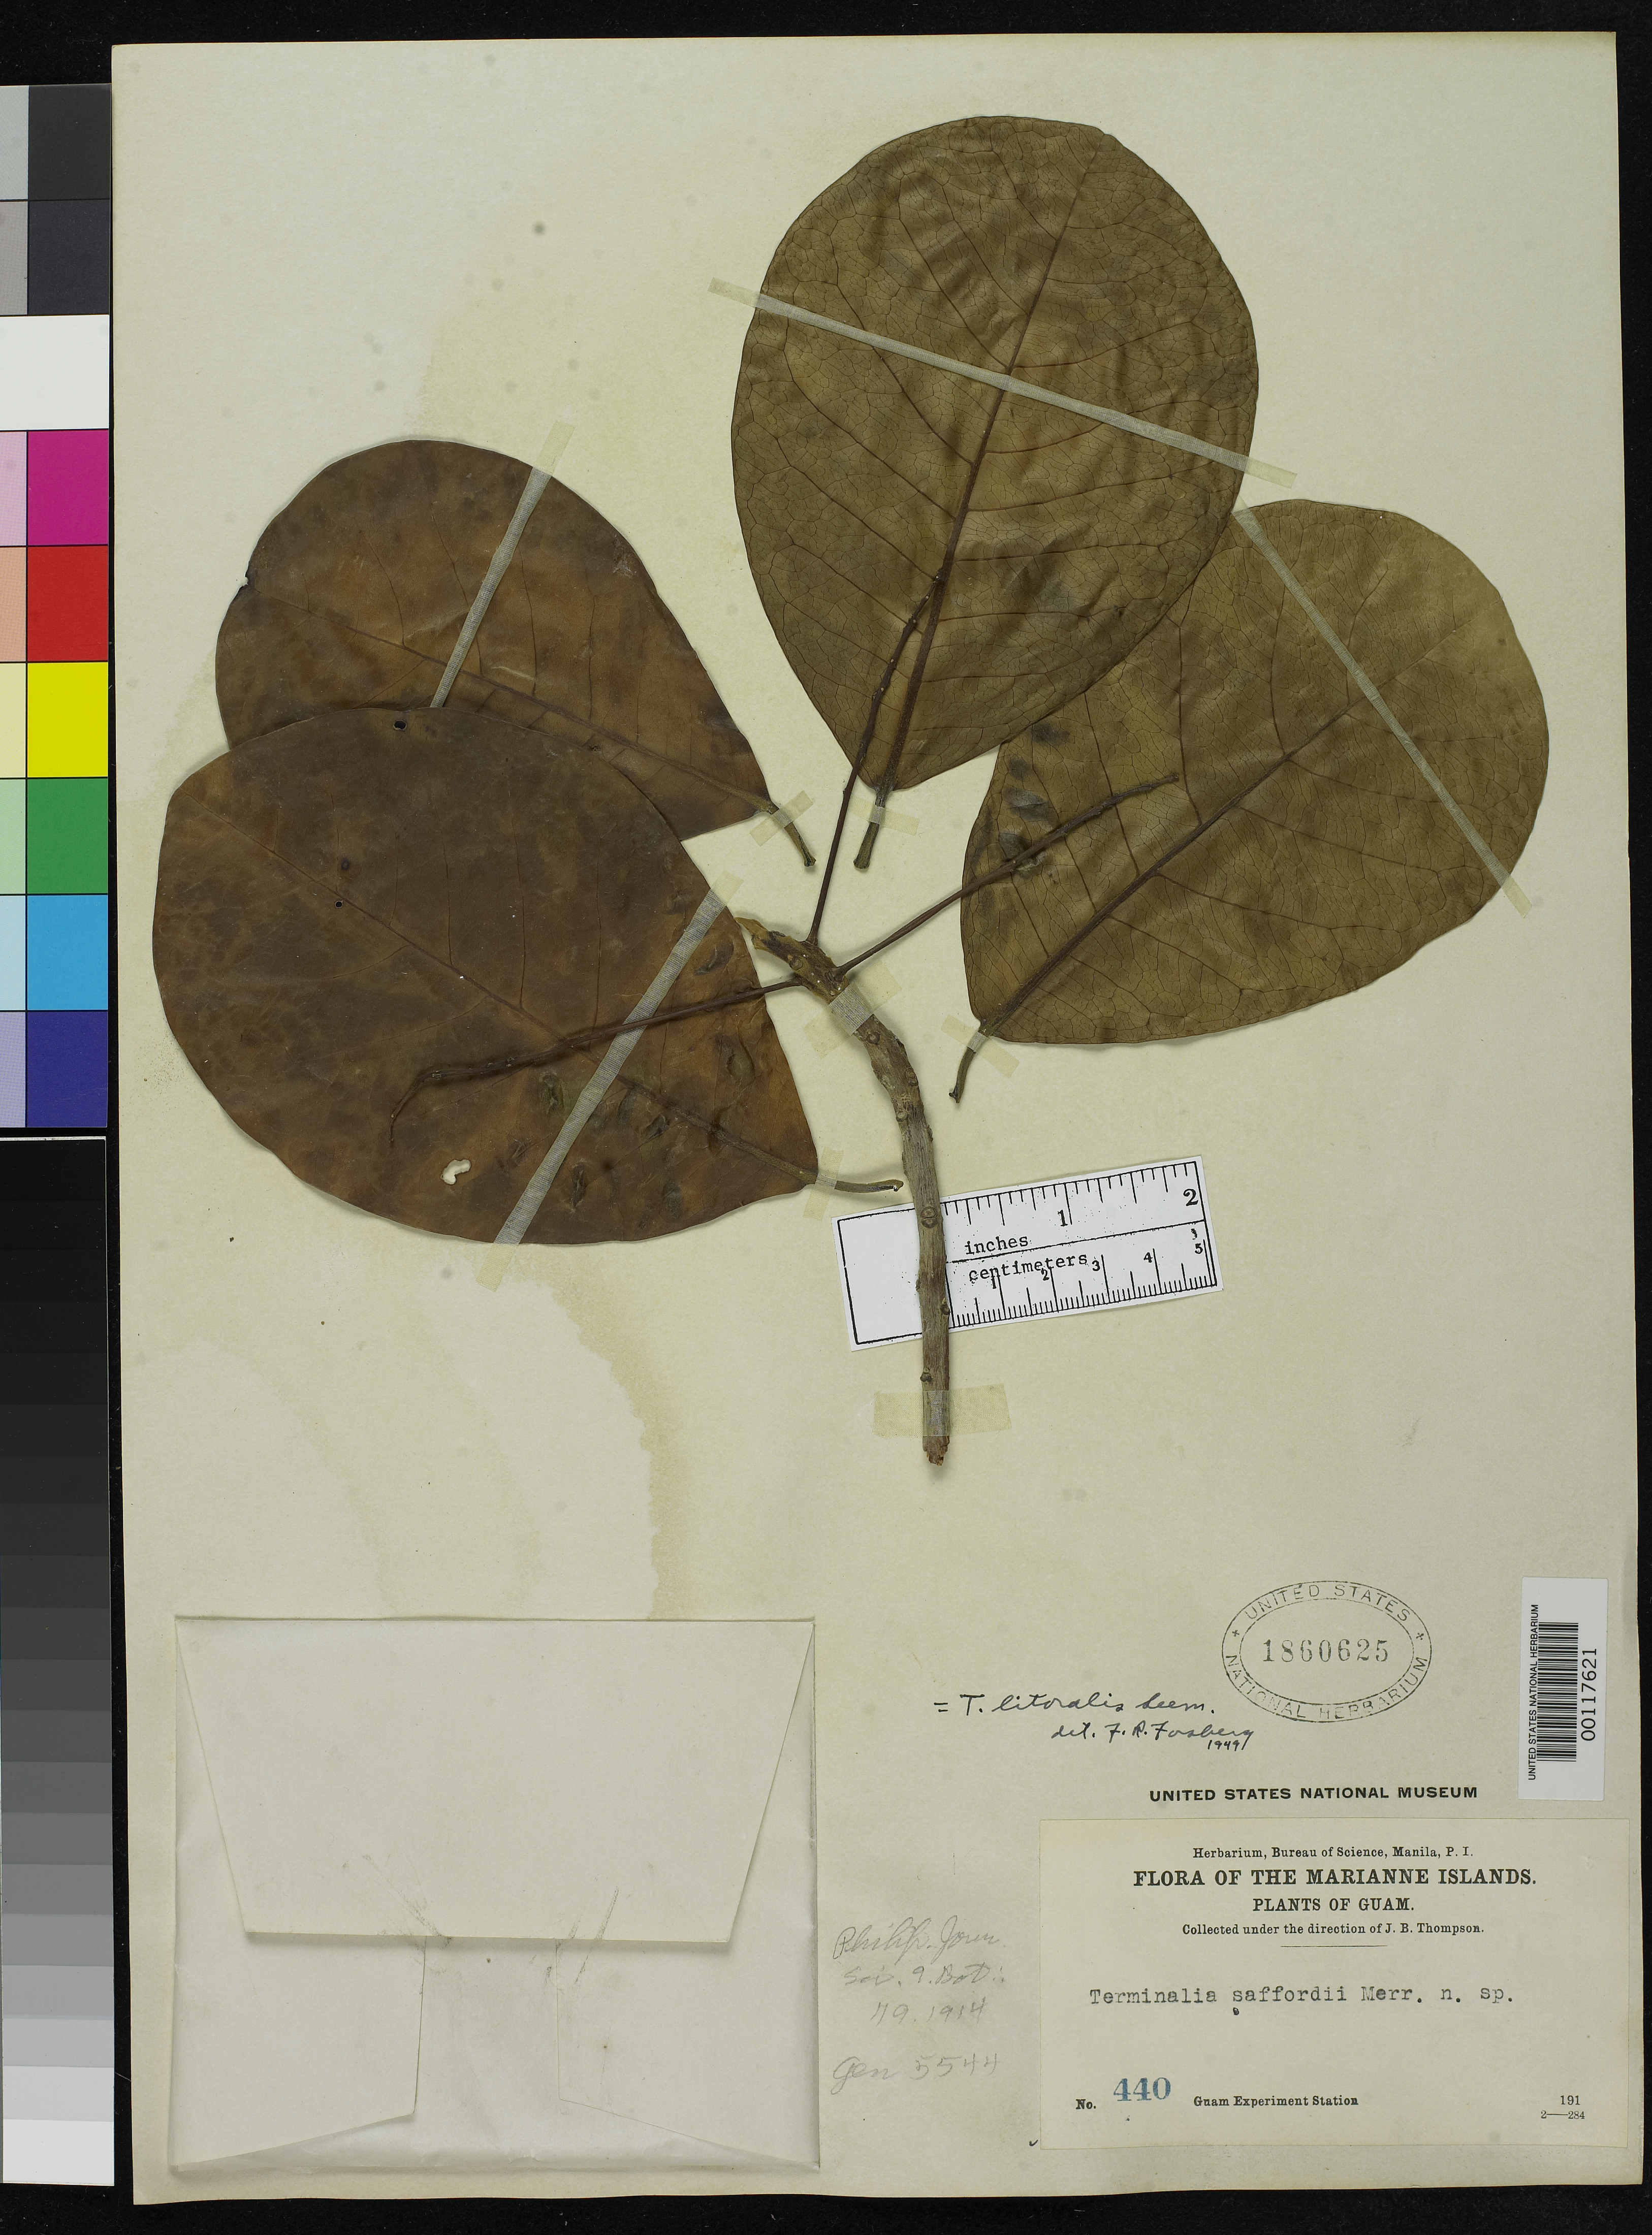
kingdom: Plantae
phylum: Tracheophyta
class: Magnoliopsida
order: Myrtales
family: Combretaceae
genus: Terminalia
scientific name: Terminalia saffordii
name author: Merr.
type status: Isotype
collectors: Guam Exp. Sta.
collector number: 440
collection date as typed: Jul 1912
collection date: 1912-07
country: Guam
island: Guam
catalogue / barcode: US 1860625